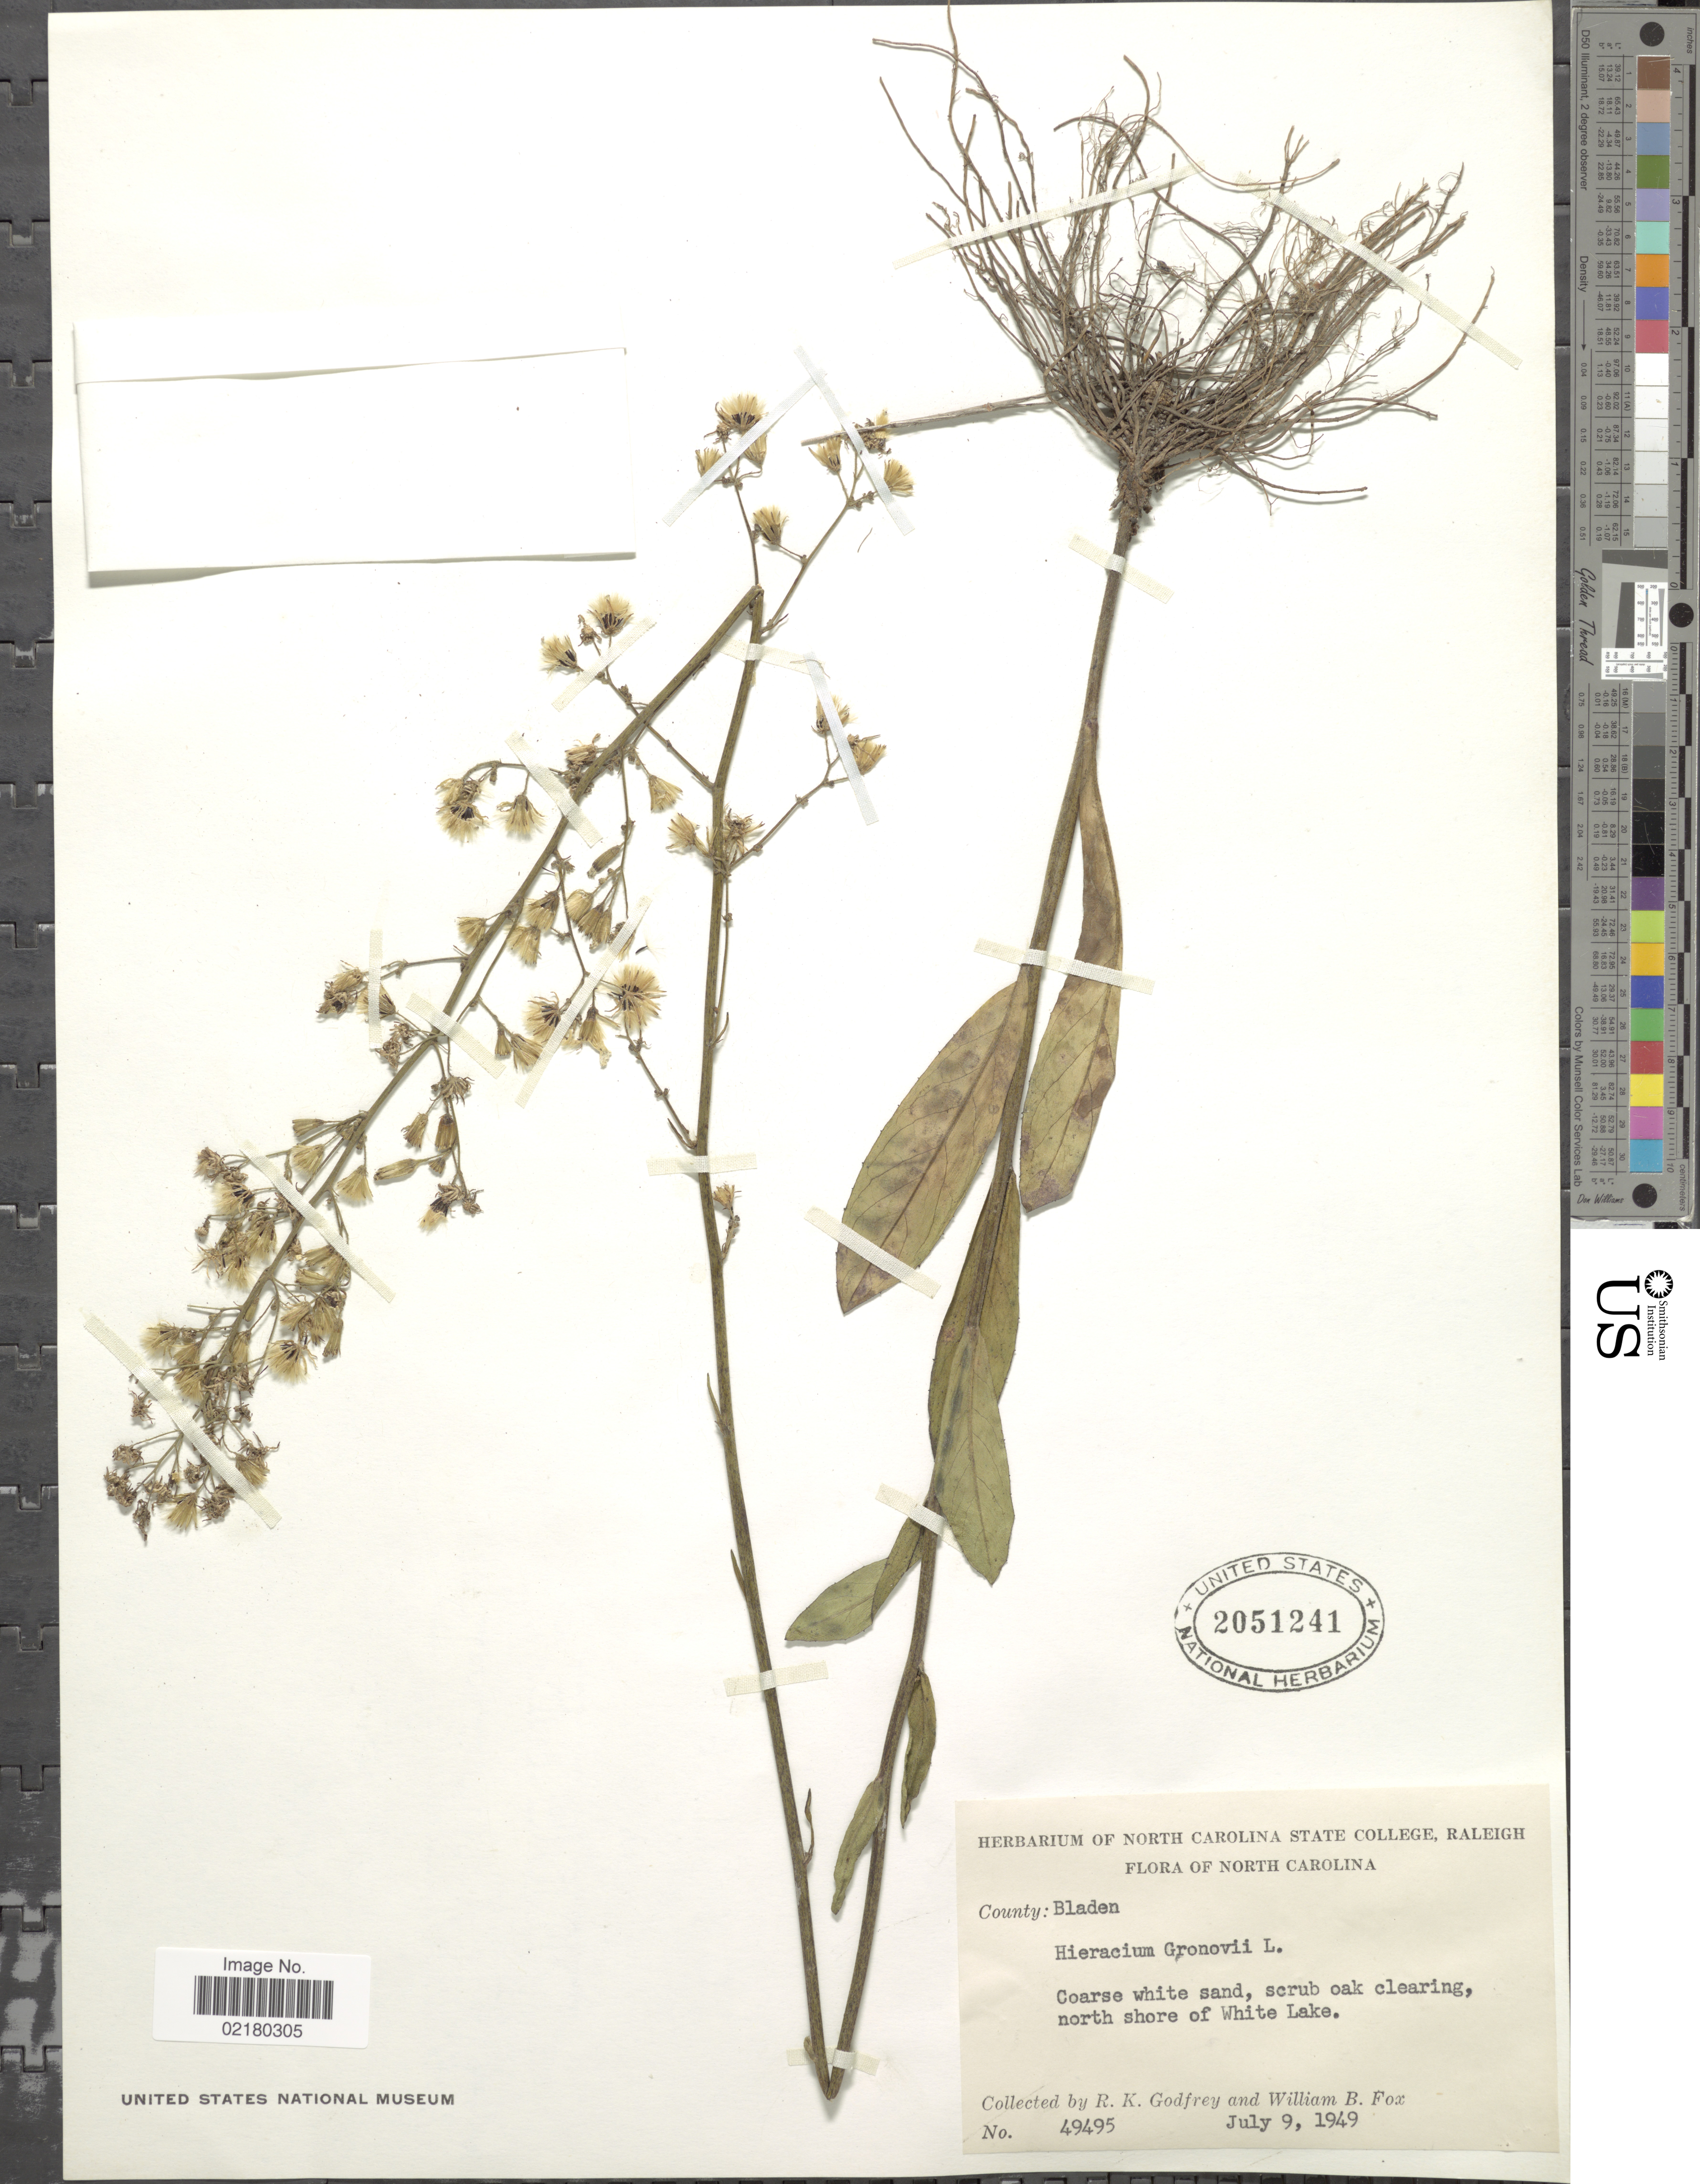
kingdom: Plantae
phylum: Tracheophyta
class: Magnoliopsida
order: Asterales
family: Asteraceae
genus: Hieracium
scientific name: Hieracium gronovii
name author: L.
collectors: R. K. Godfrey & W. B. Fox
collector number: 49495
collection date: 1949-07-09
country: United States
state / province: North Carolina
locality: County: Bladen, coarse white sand, scrub oak clearing, north shore of White Lake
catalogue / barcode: US 2051241